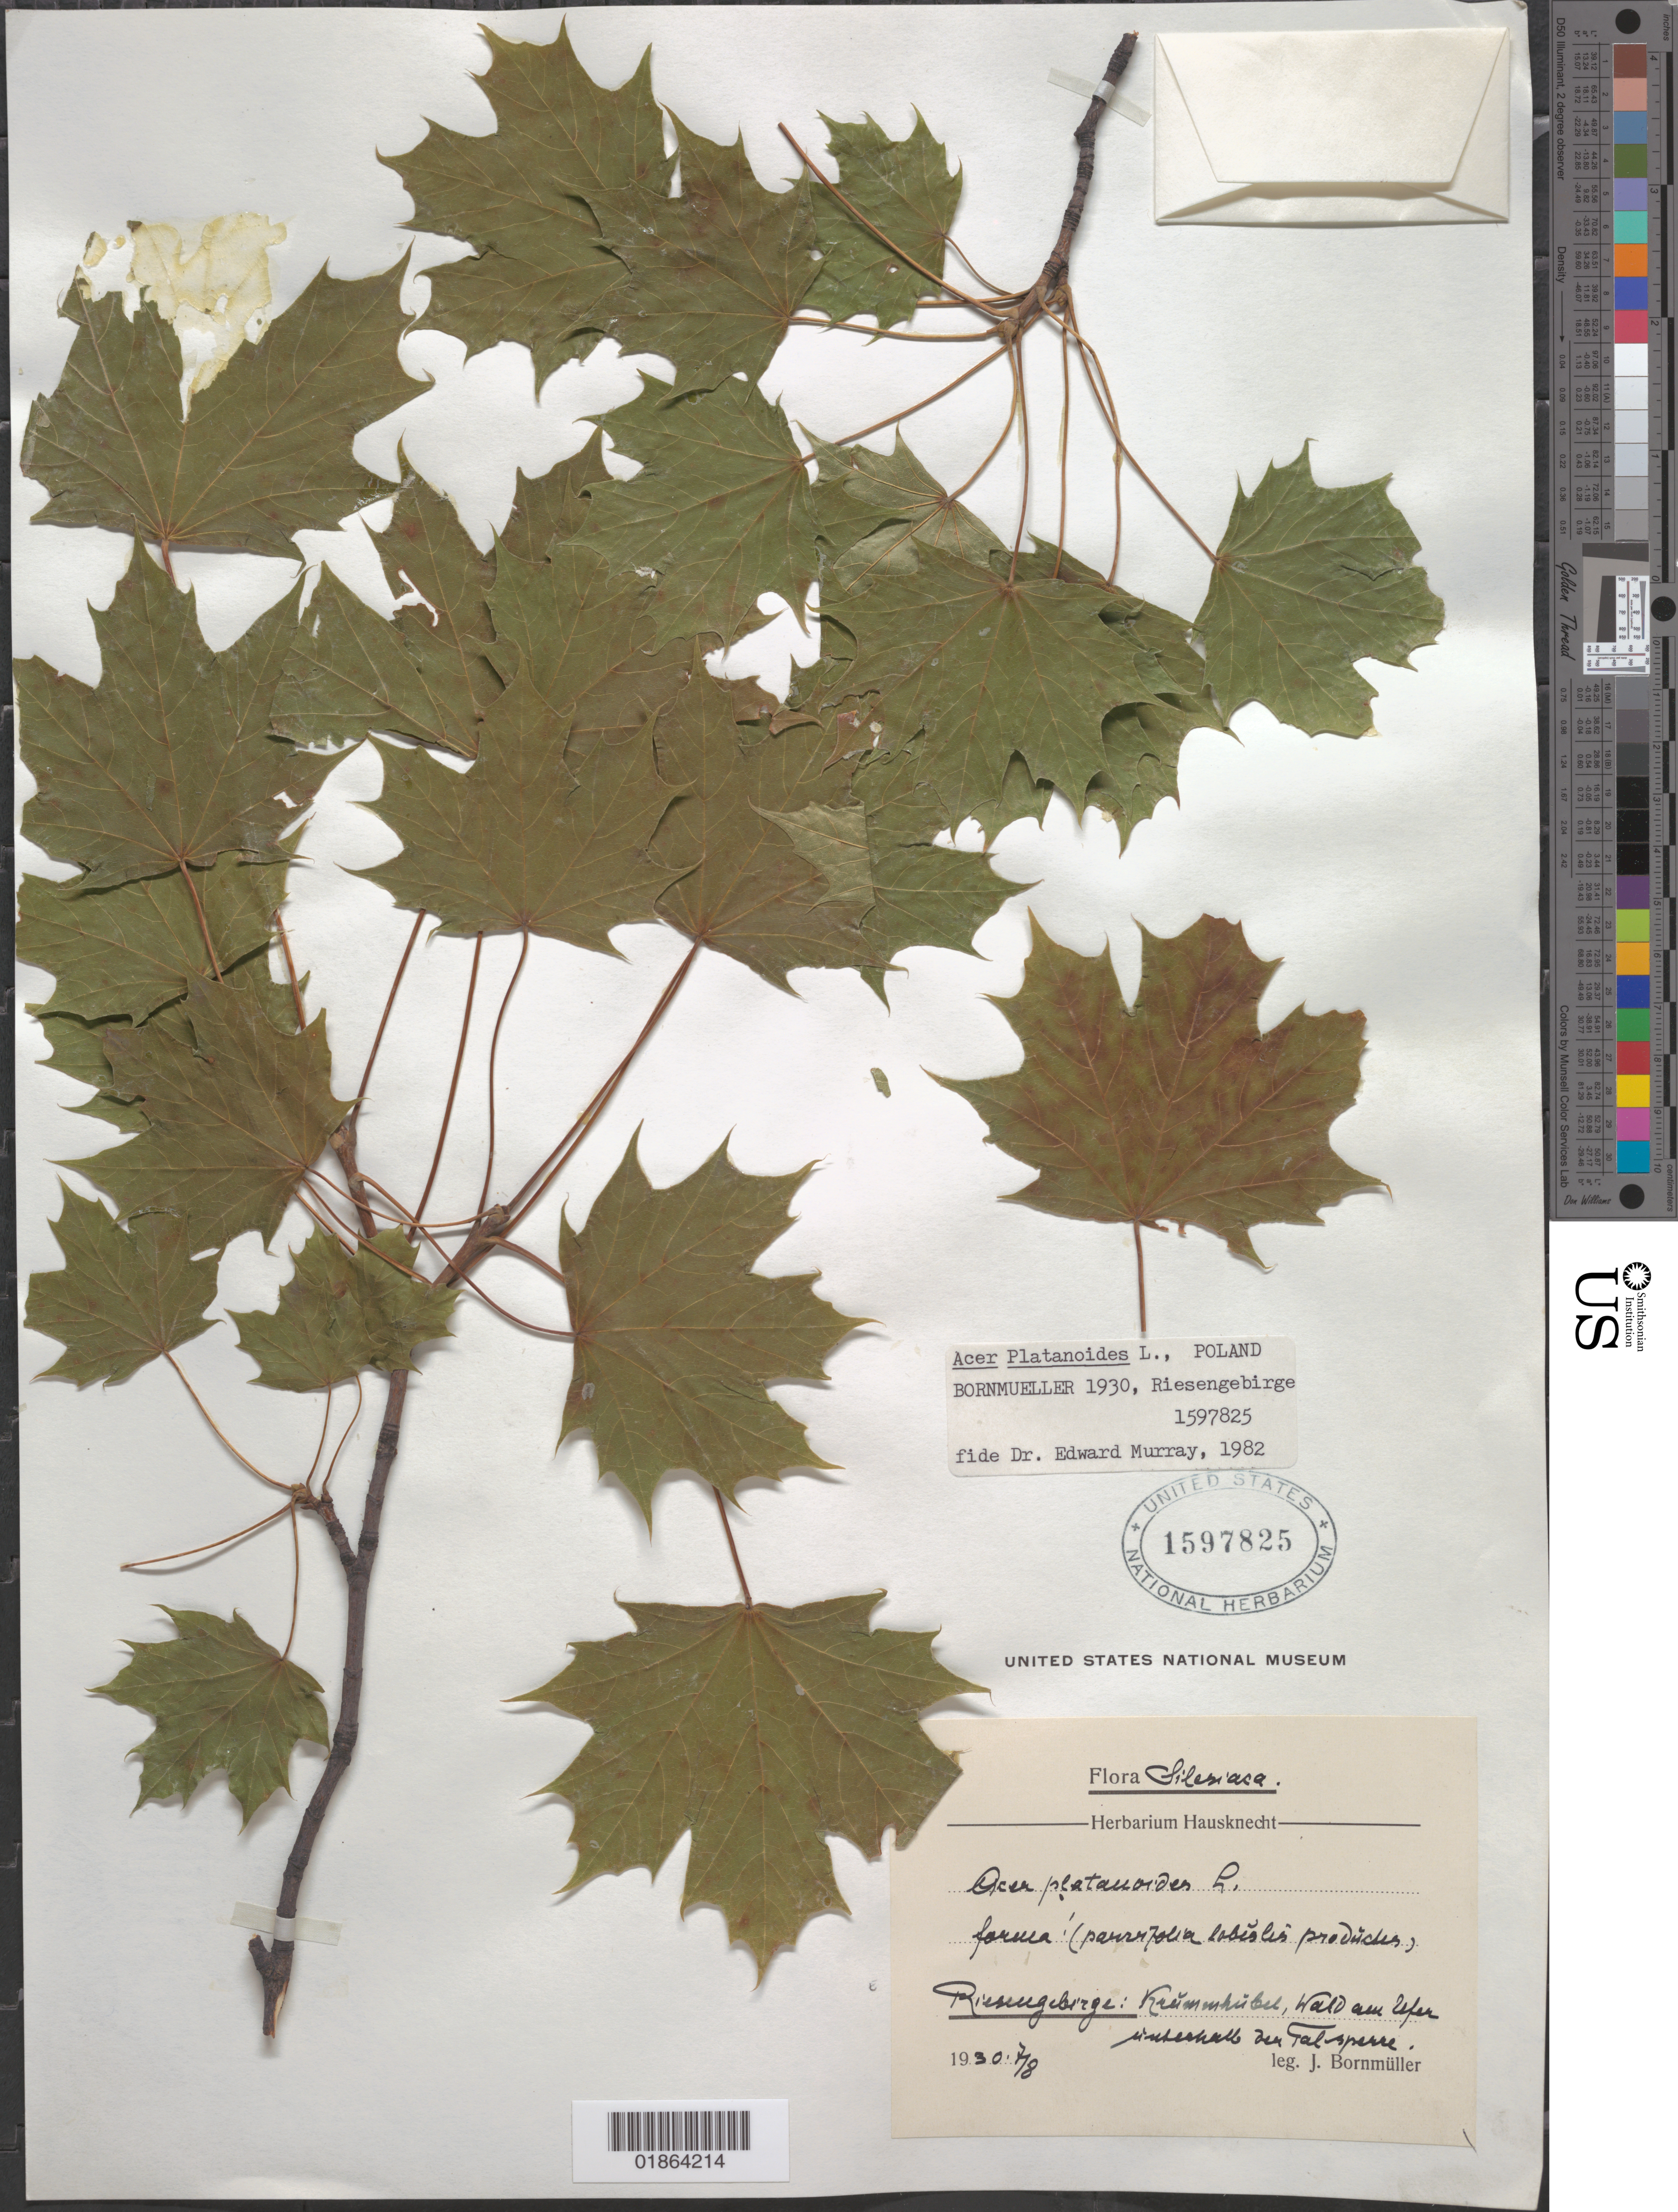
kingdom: Plantae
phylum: Tracheophyta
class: Magnoliopsida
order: Sapindales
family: Sapindaceae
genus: Acer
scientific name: Acer platanoides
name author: L.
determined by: Murray, Edward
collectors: J. Bornmüller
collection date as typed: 1930 7/8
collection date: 1930-08-07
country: Poland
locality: Riesengebirge, Krummhübel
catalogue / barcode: US 1597825